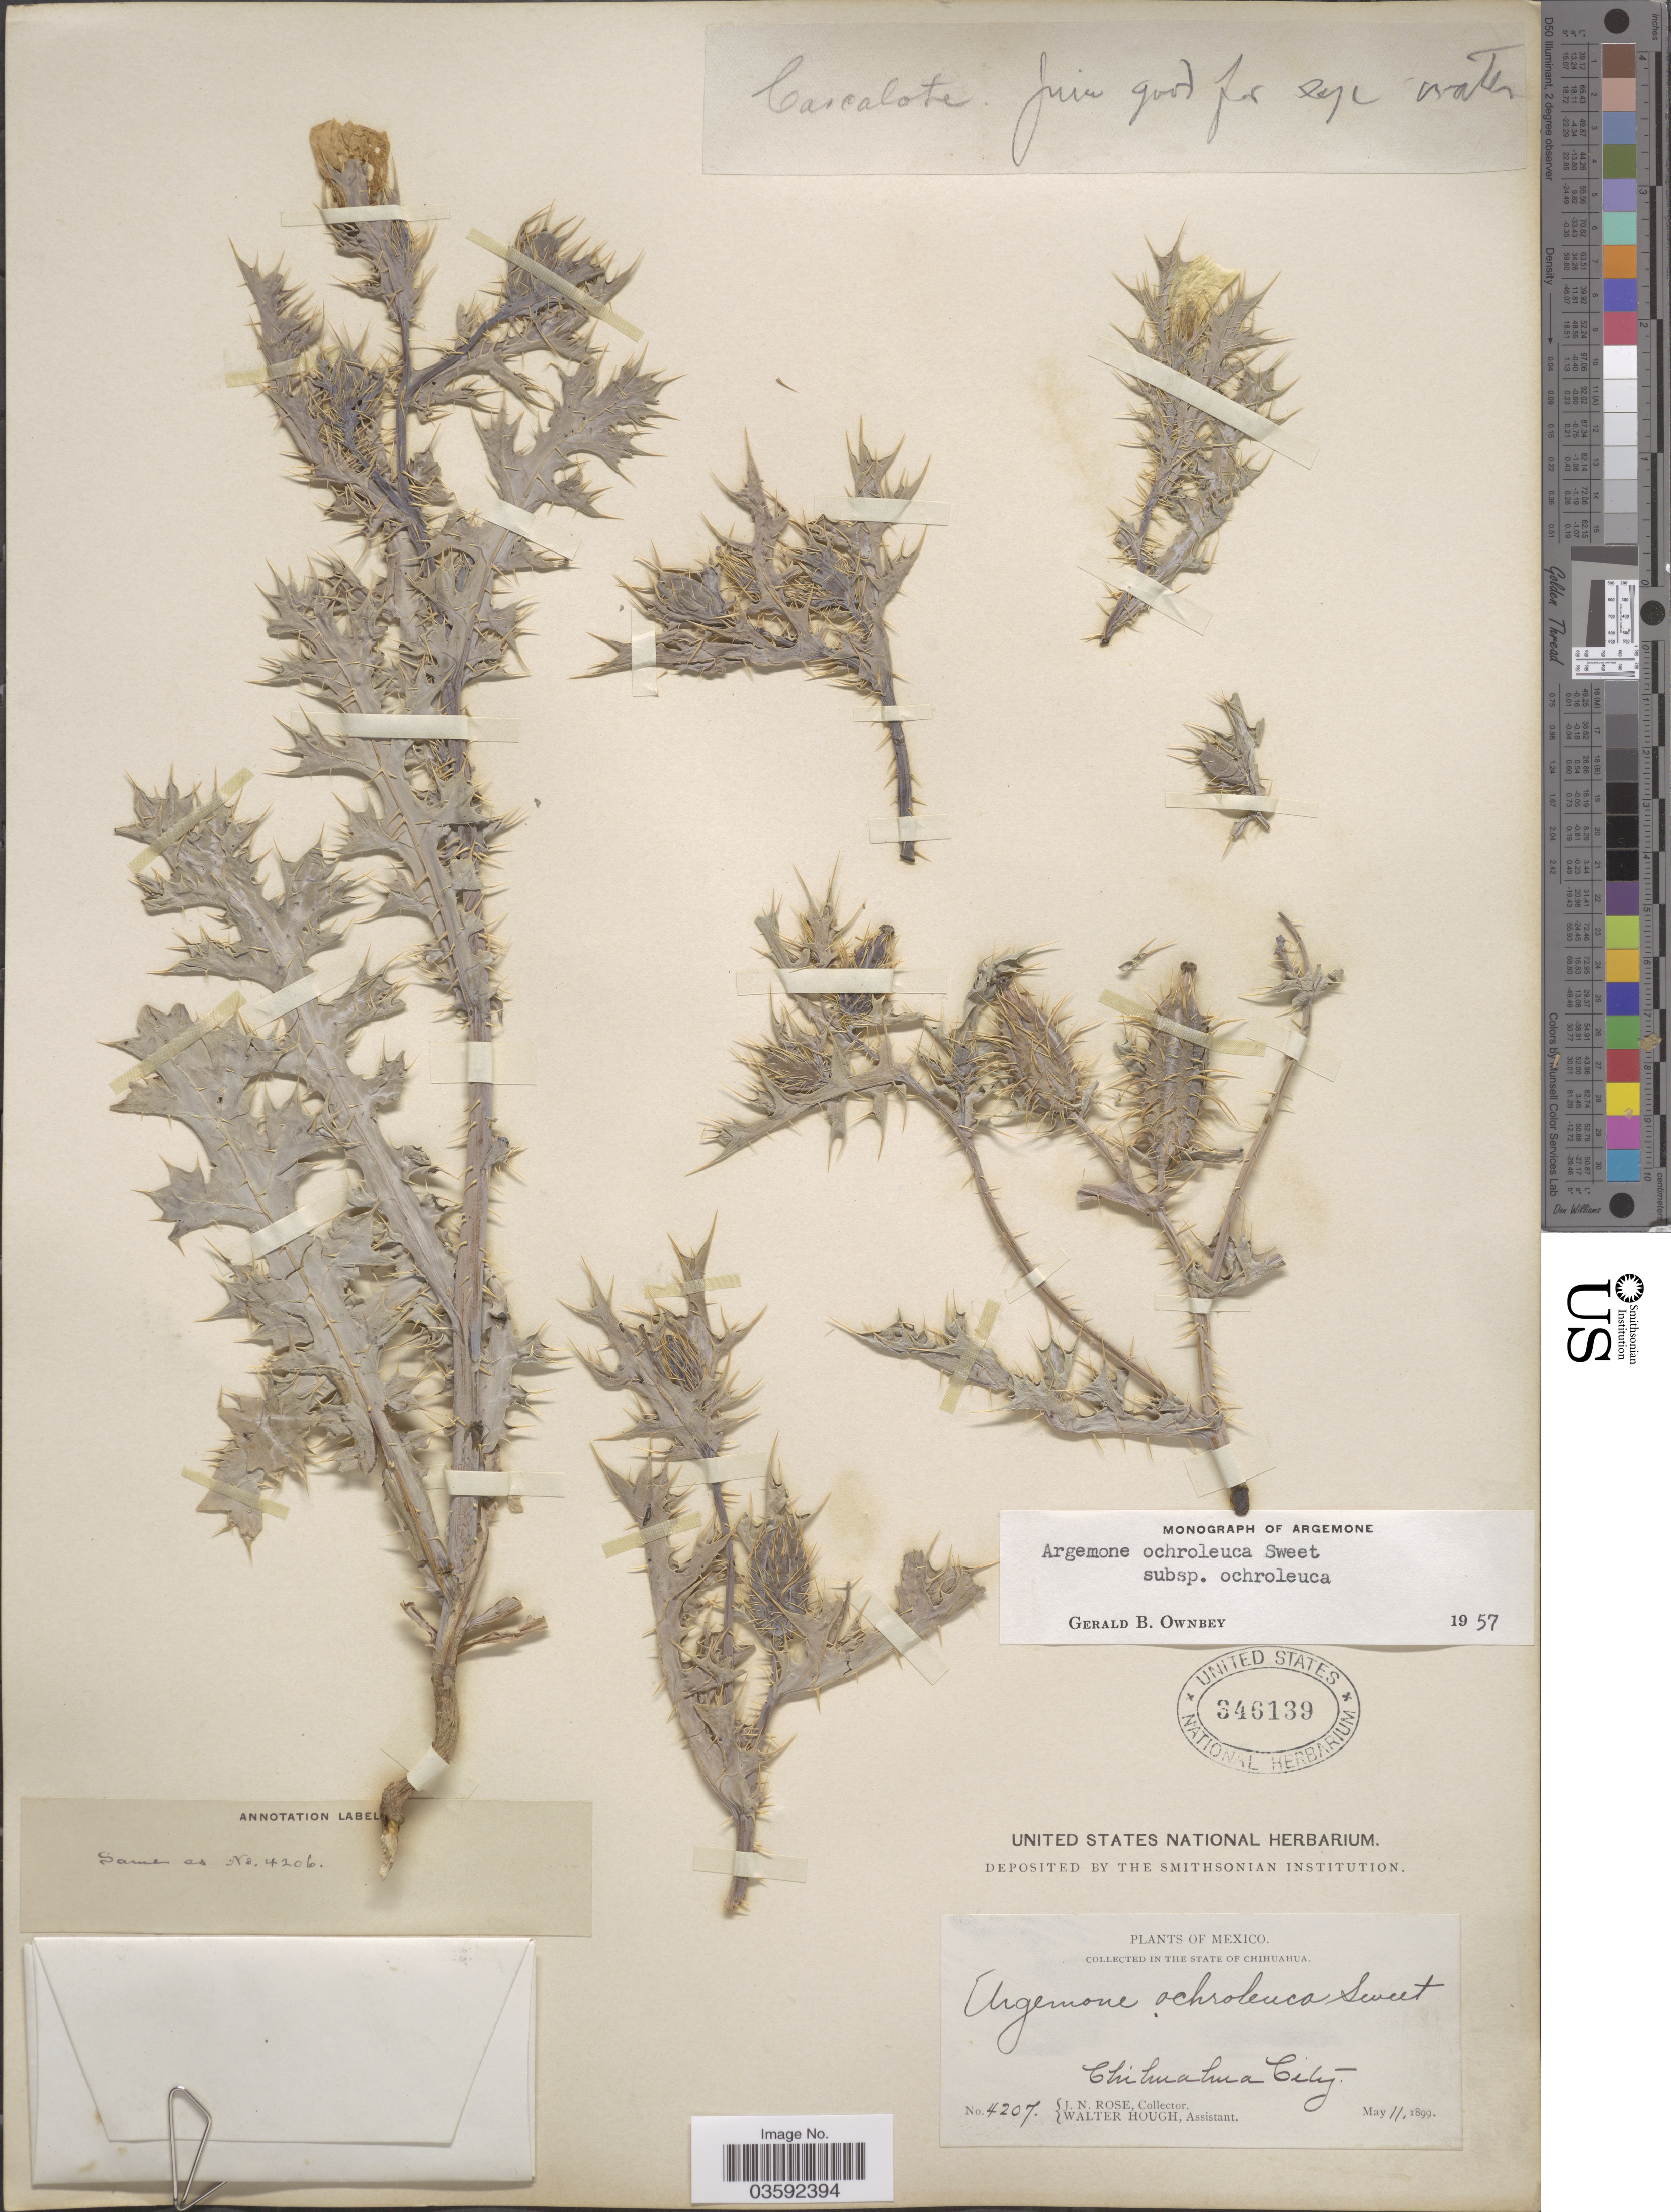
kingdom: Plantae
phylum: Tracheophyta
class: Magnoliopsida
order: Ranunculales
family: Papaveraceae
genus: Argemone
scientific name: Argemone ochroleuca subsp. ochroleuca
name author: Sweet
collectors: J. N. Rose & W. Hough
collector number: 4207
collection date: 1899-05-11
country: Mexico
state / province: Chihuahua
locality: Chihuahua City.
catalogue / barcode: US 346139